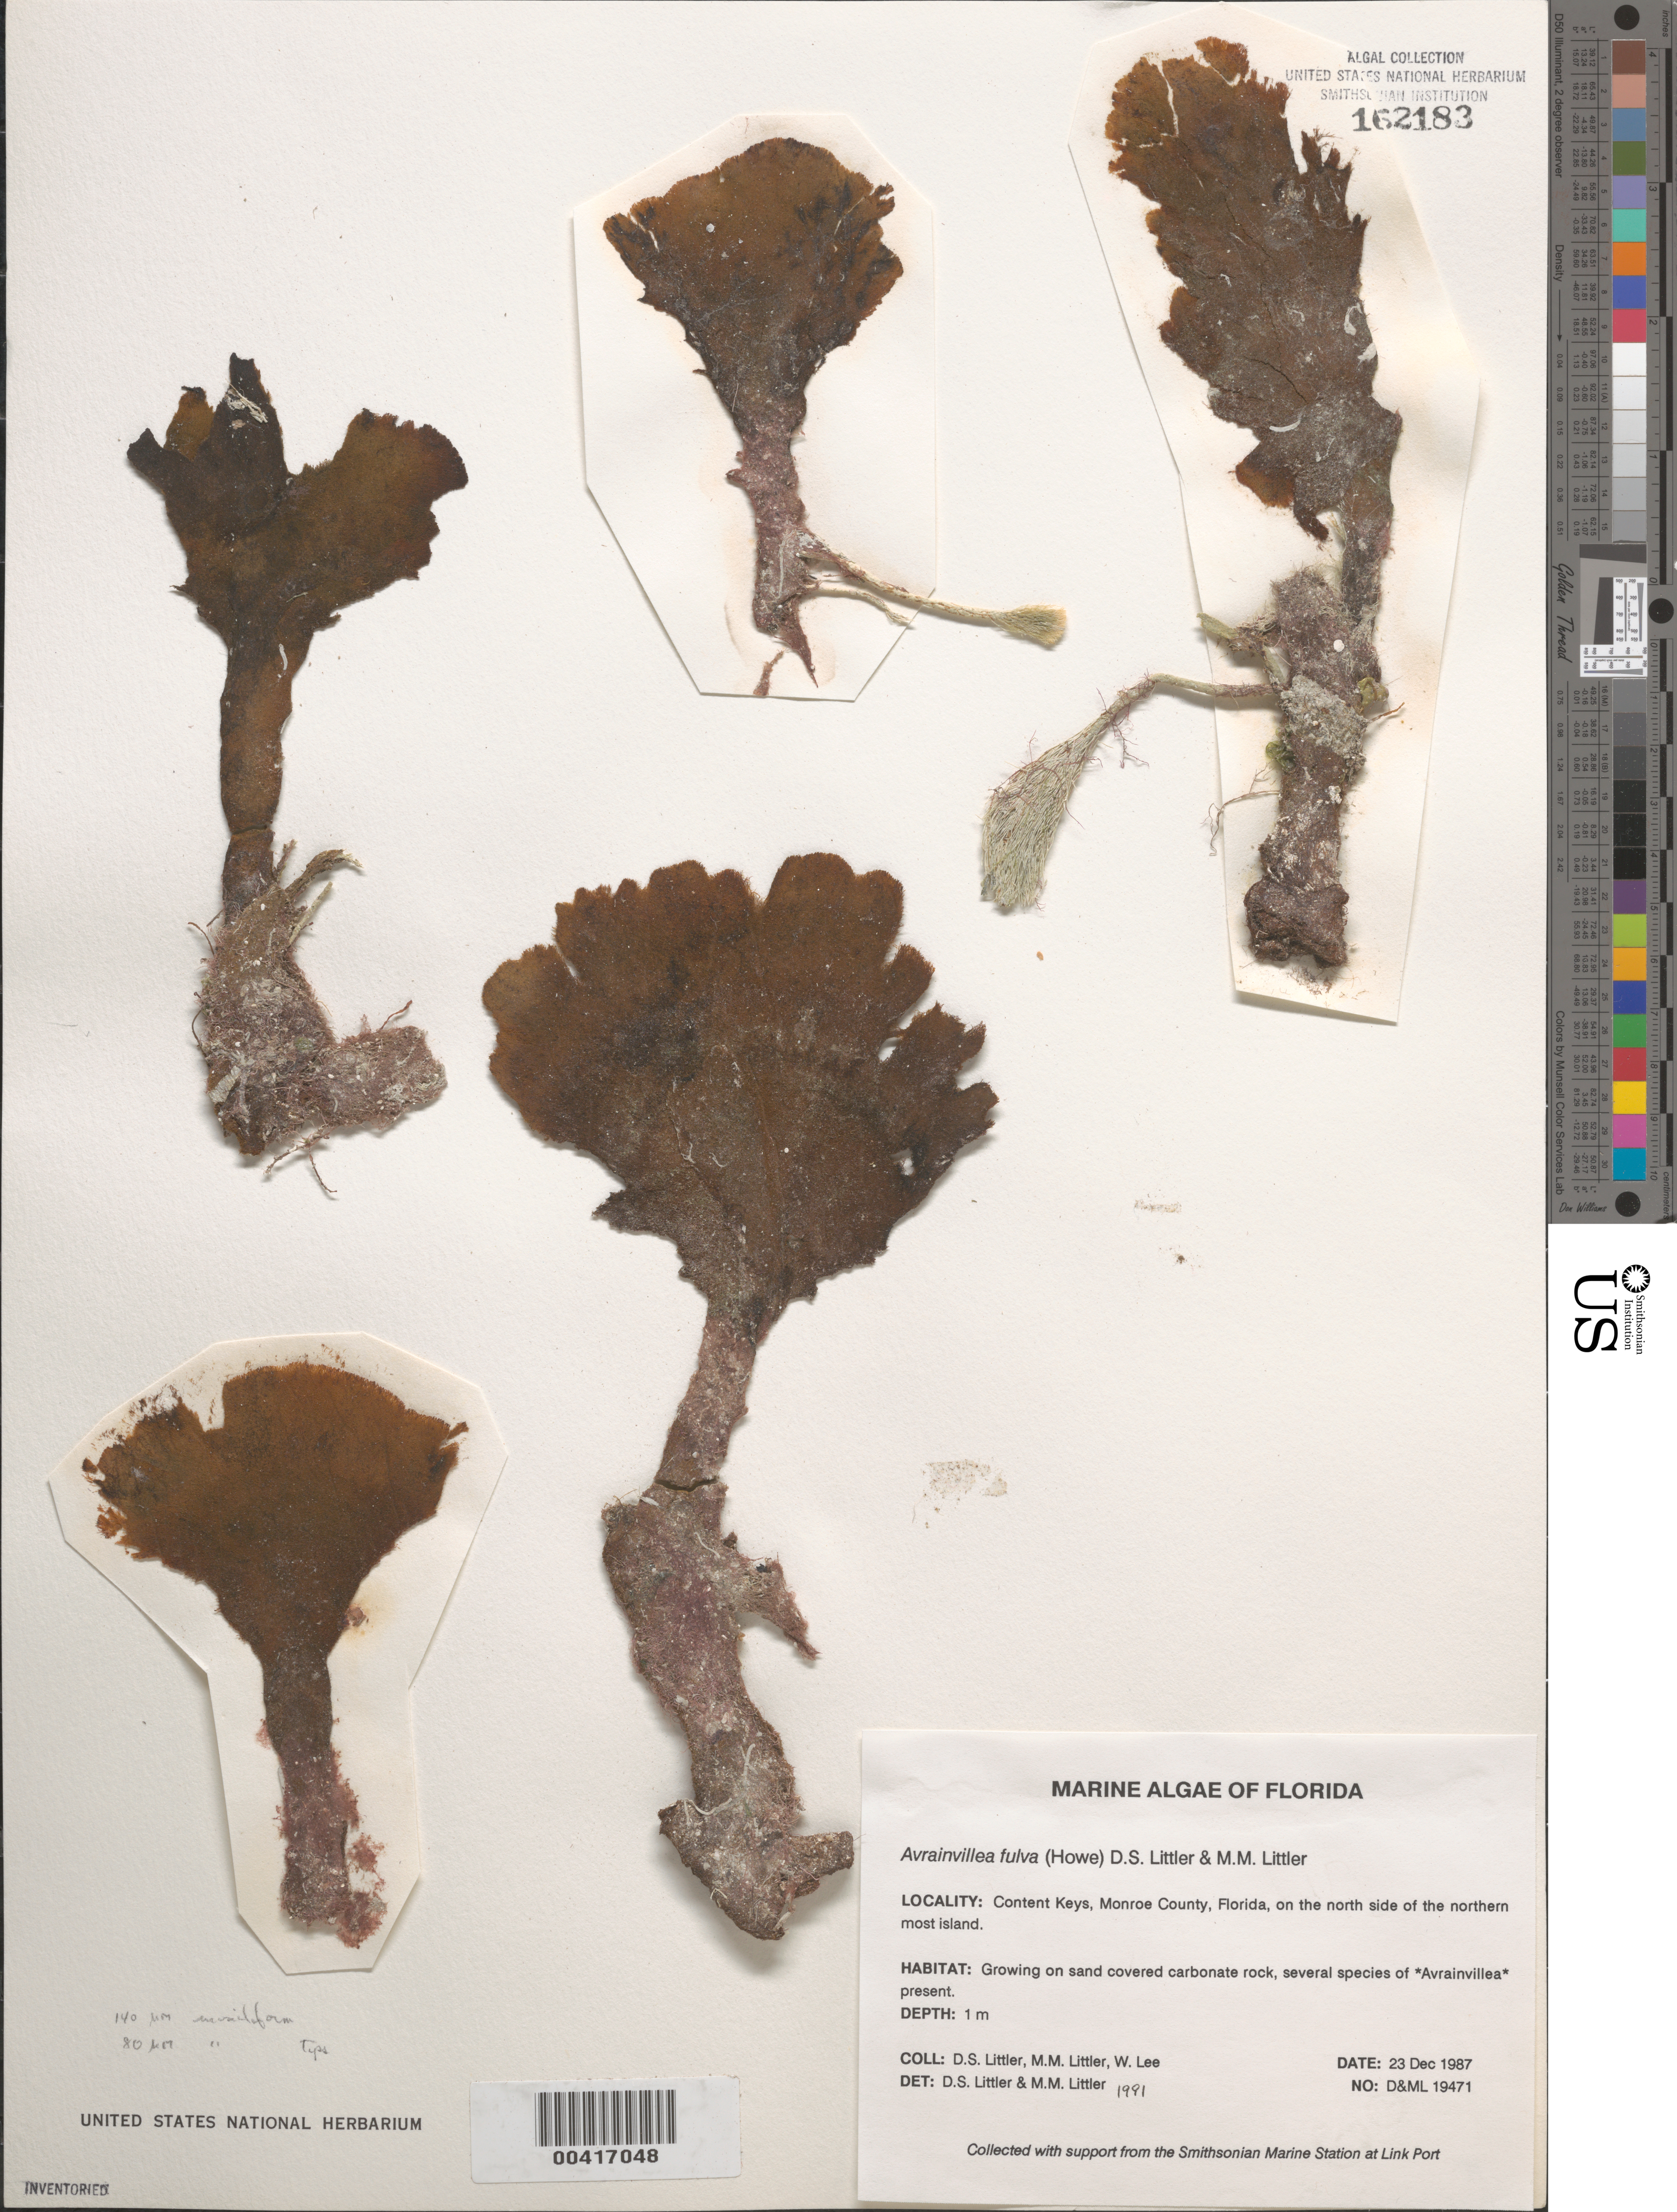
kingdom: Plantae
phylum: Chlorophyta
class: Ulvophyceae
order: Bryopsidales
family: Dichotomosiphonaceae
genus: Avrainvillea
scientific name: Avrainvillea fulva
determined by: Littler, D. S.; Littler, M. M.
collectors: D. S. Littler, M. M. Littler & W. Lee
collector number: D&ML 19471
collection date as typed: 23 Dec 1987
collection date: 1987-12-23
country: United States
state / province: Florida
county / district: Monroe County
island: Content Keys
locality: Northernmost island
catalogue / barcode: US 162183